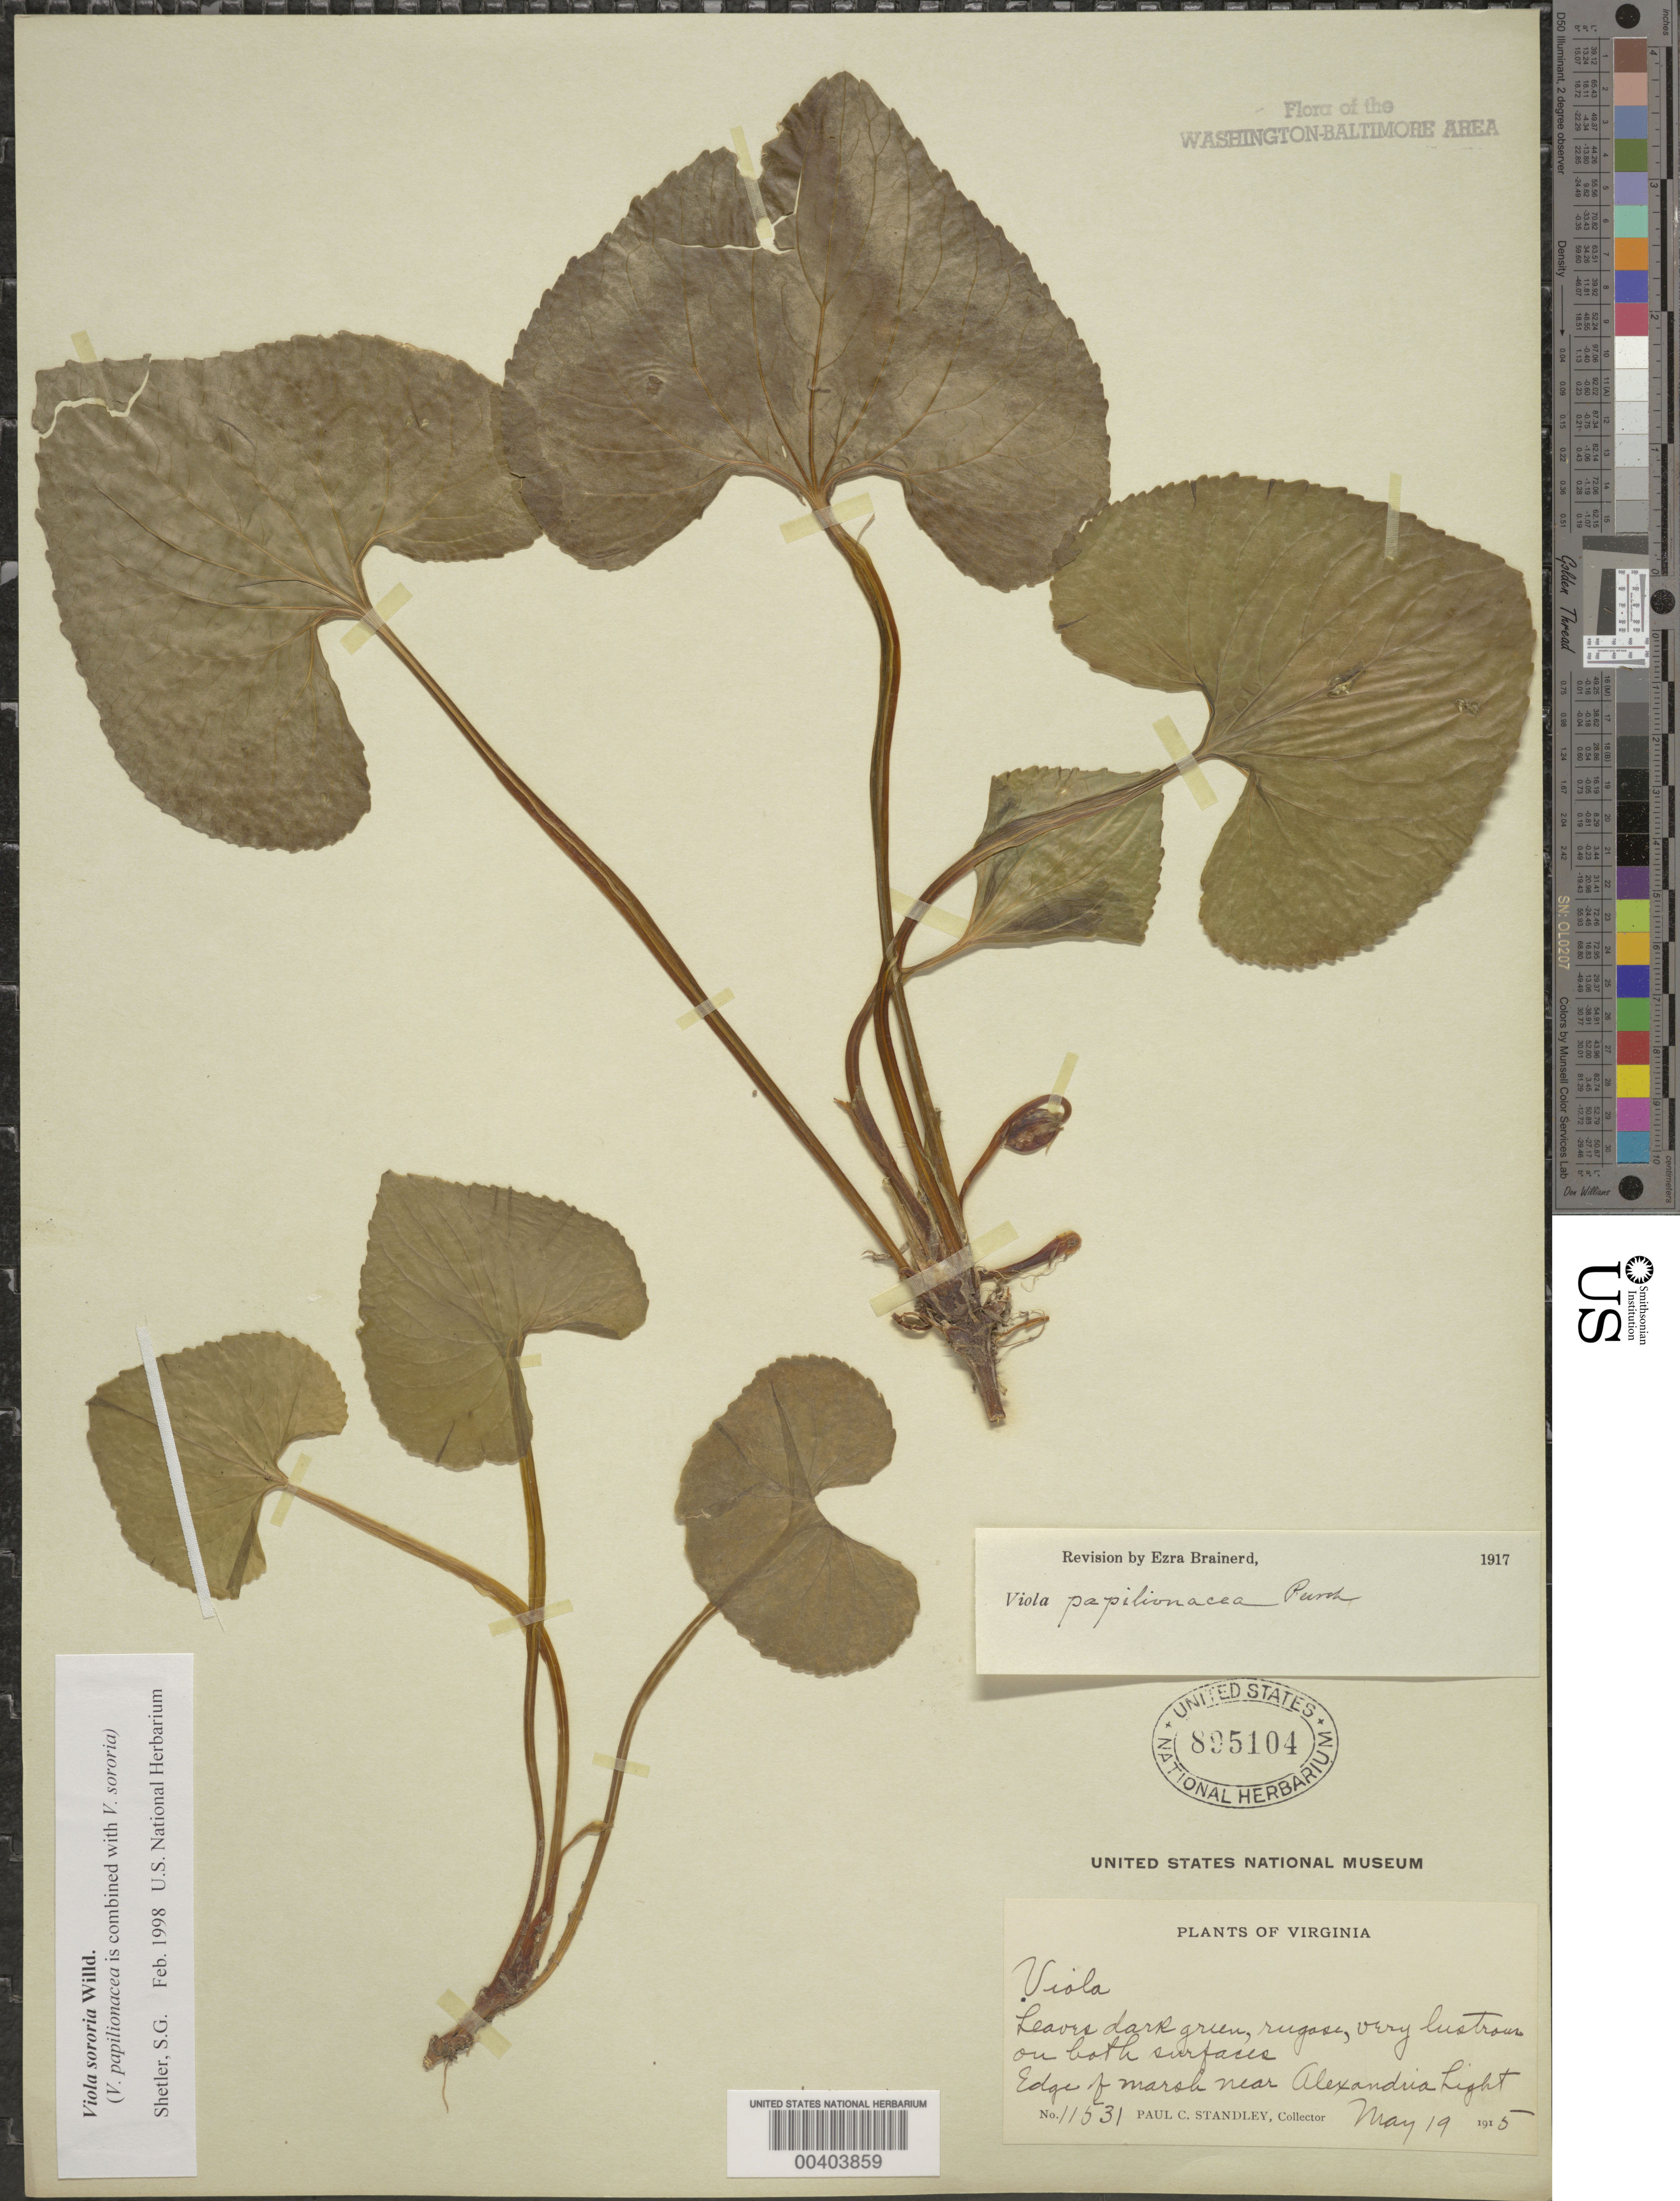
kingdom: Plantae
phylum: Tracheophyta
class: Magnoliopsida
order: Malpighiales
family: Violaceae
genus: Viola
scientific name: Viola sororia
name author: Willd.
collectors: P. C. Standley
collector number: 11531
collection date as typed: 19 May 1915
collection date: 1915-05-19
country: United States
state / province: Virginia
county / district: City of Alexandria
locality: Alexandria Light vicinity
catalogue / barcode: US 895104